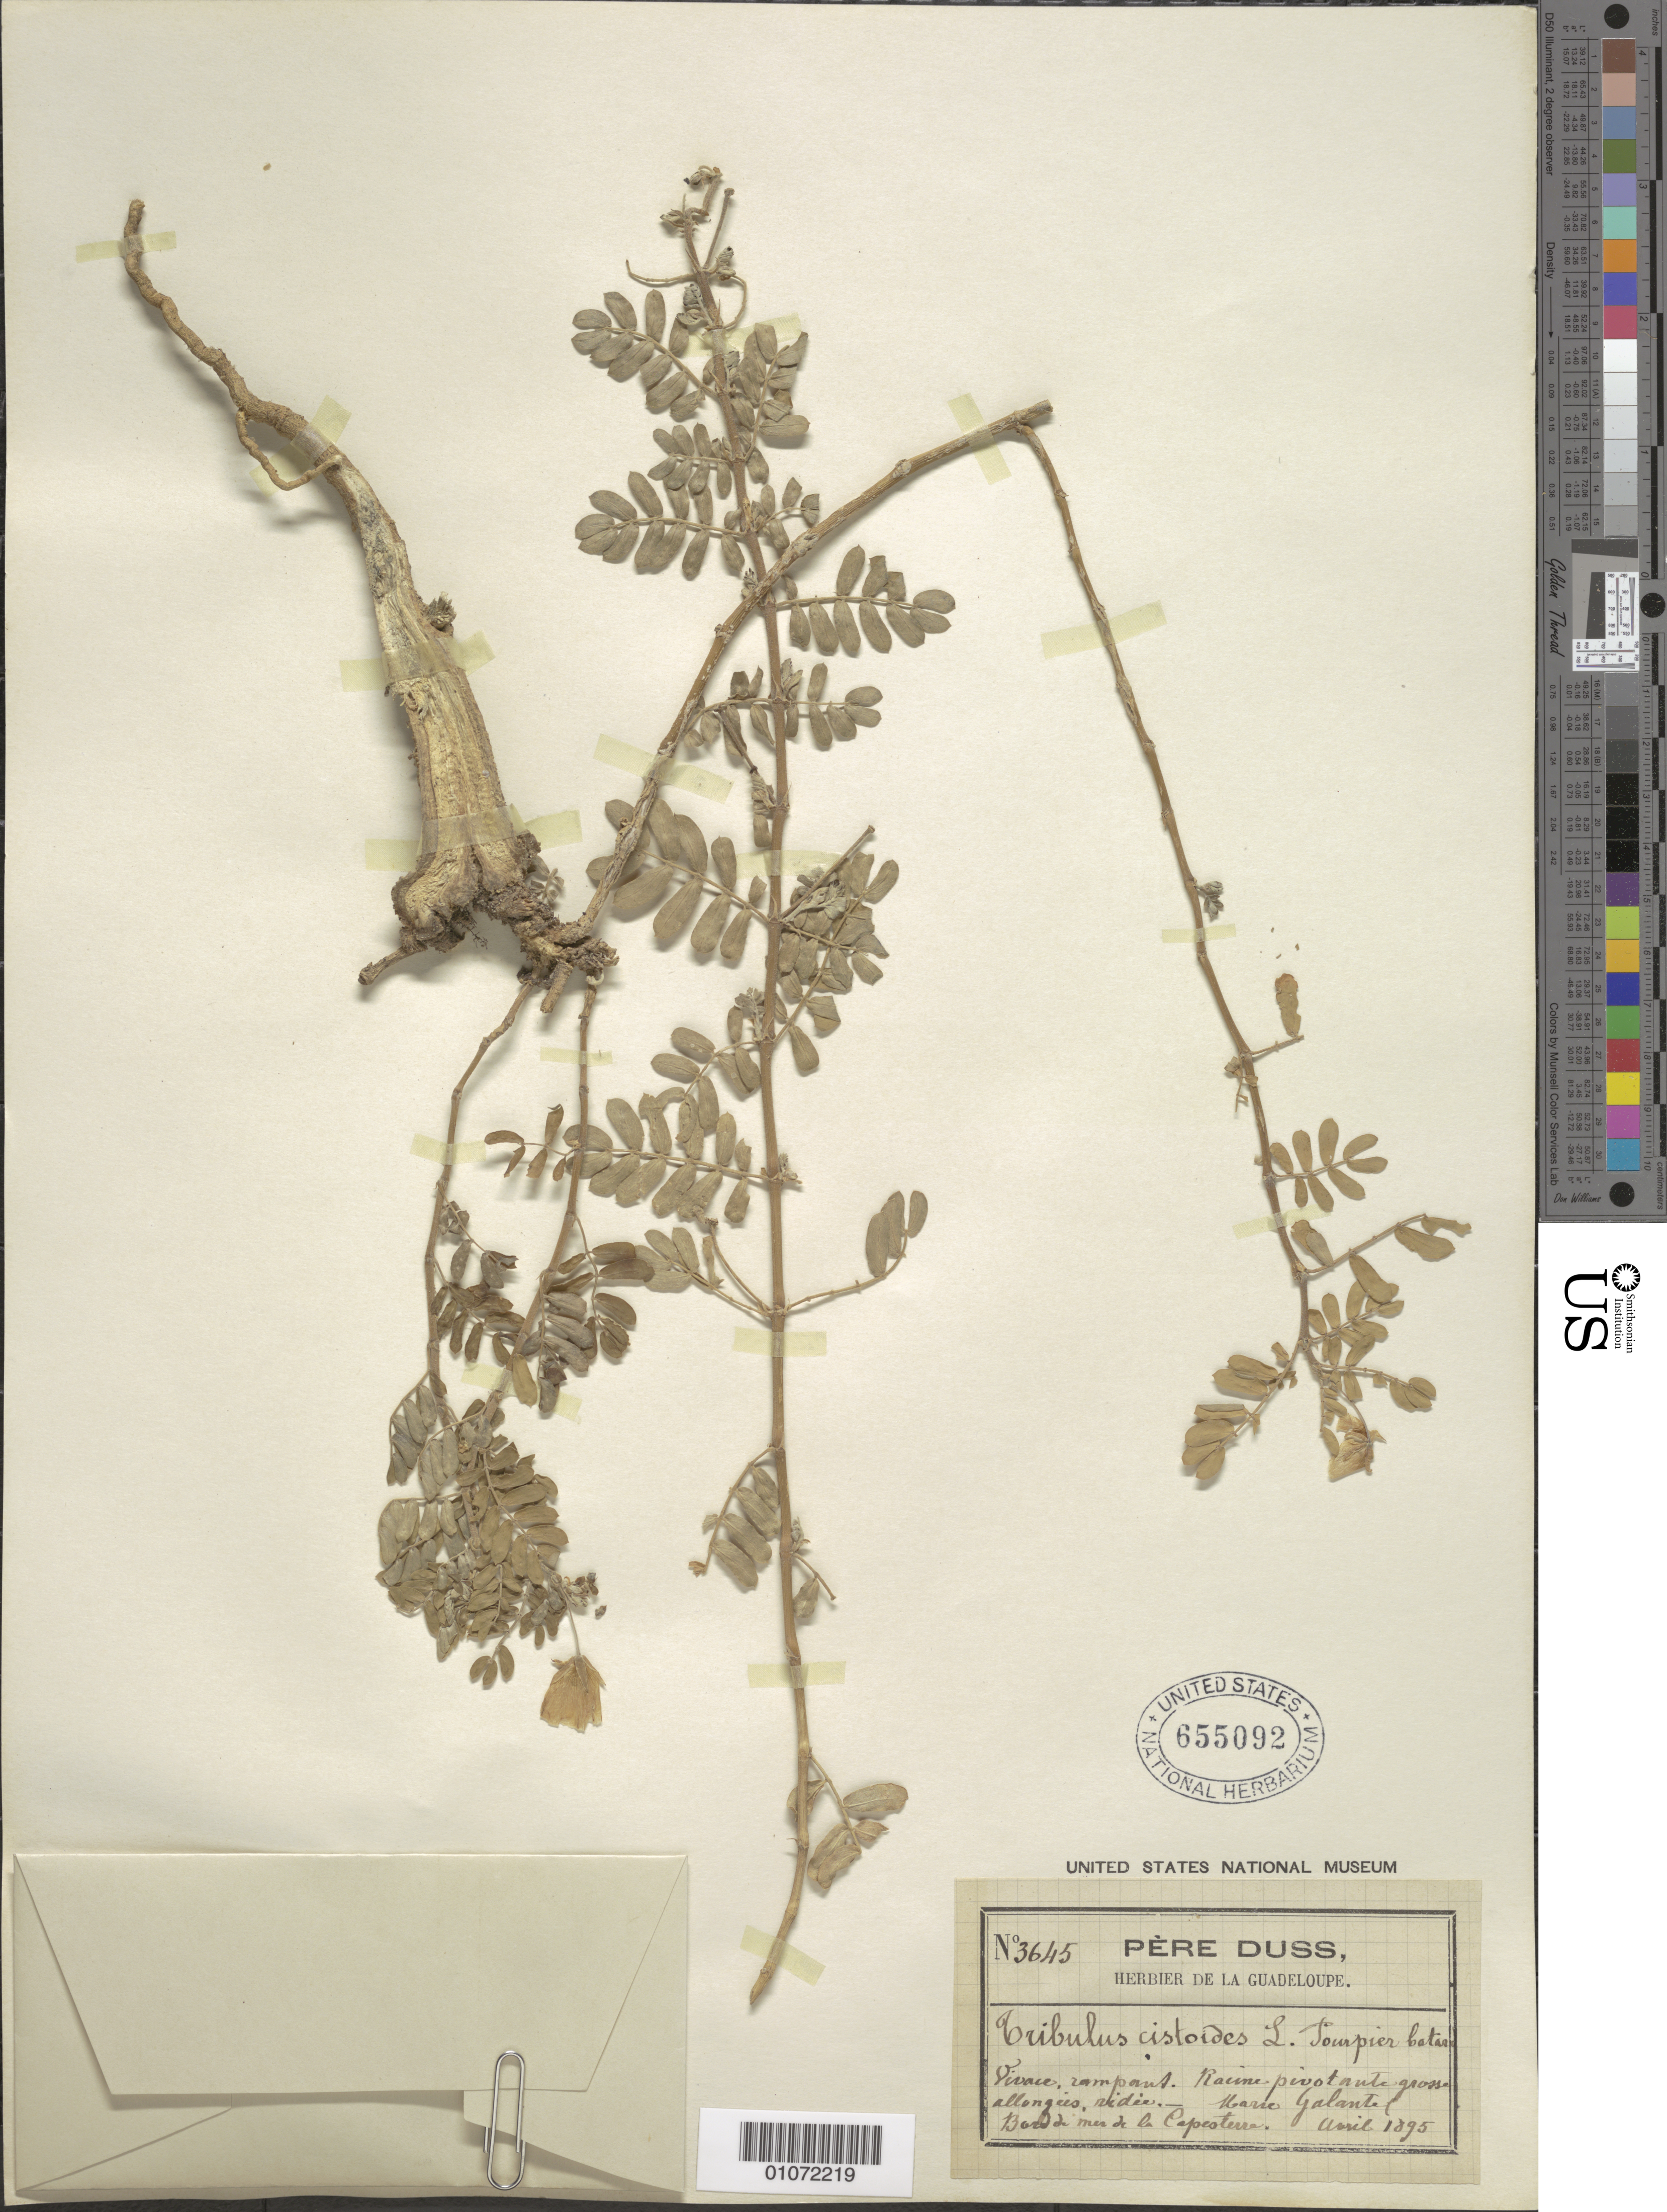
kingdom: Plantae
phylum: Tracheophyta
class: Magnoliopsida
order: Zygophyllales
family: Zygophyllaceae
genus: Tribulus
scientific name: Tribulus cistoides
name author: L.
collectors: Père Duss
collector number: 3645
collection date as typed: Apr 1895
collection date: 1895-04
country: Guadeloupe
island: Marie Galante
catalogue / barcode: US 655092